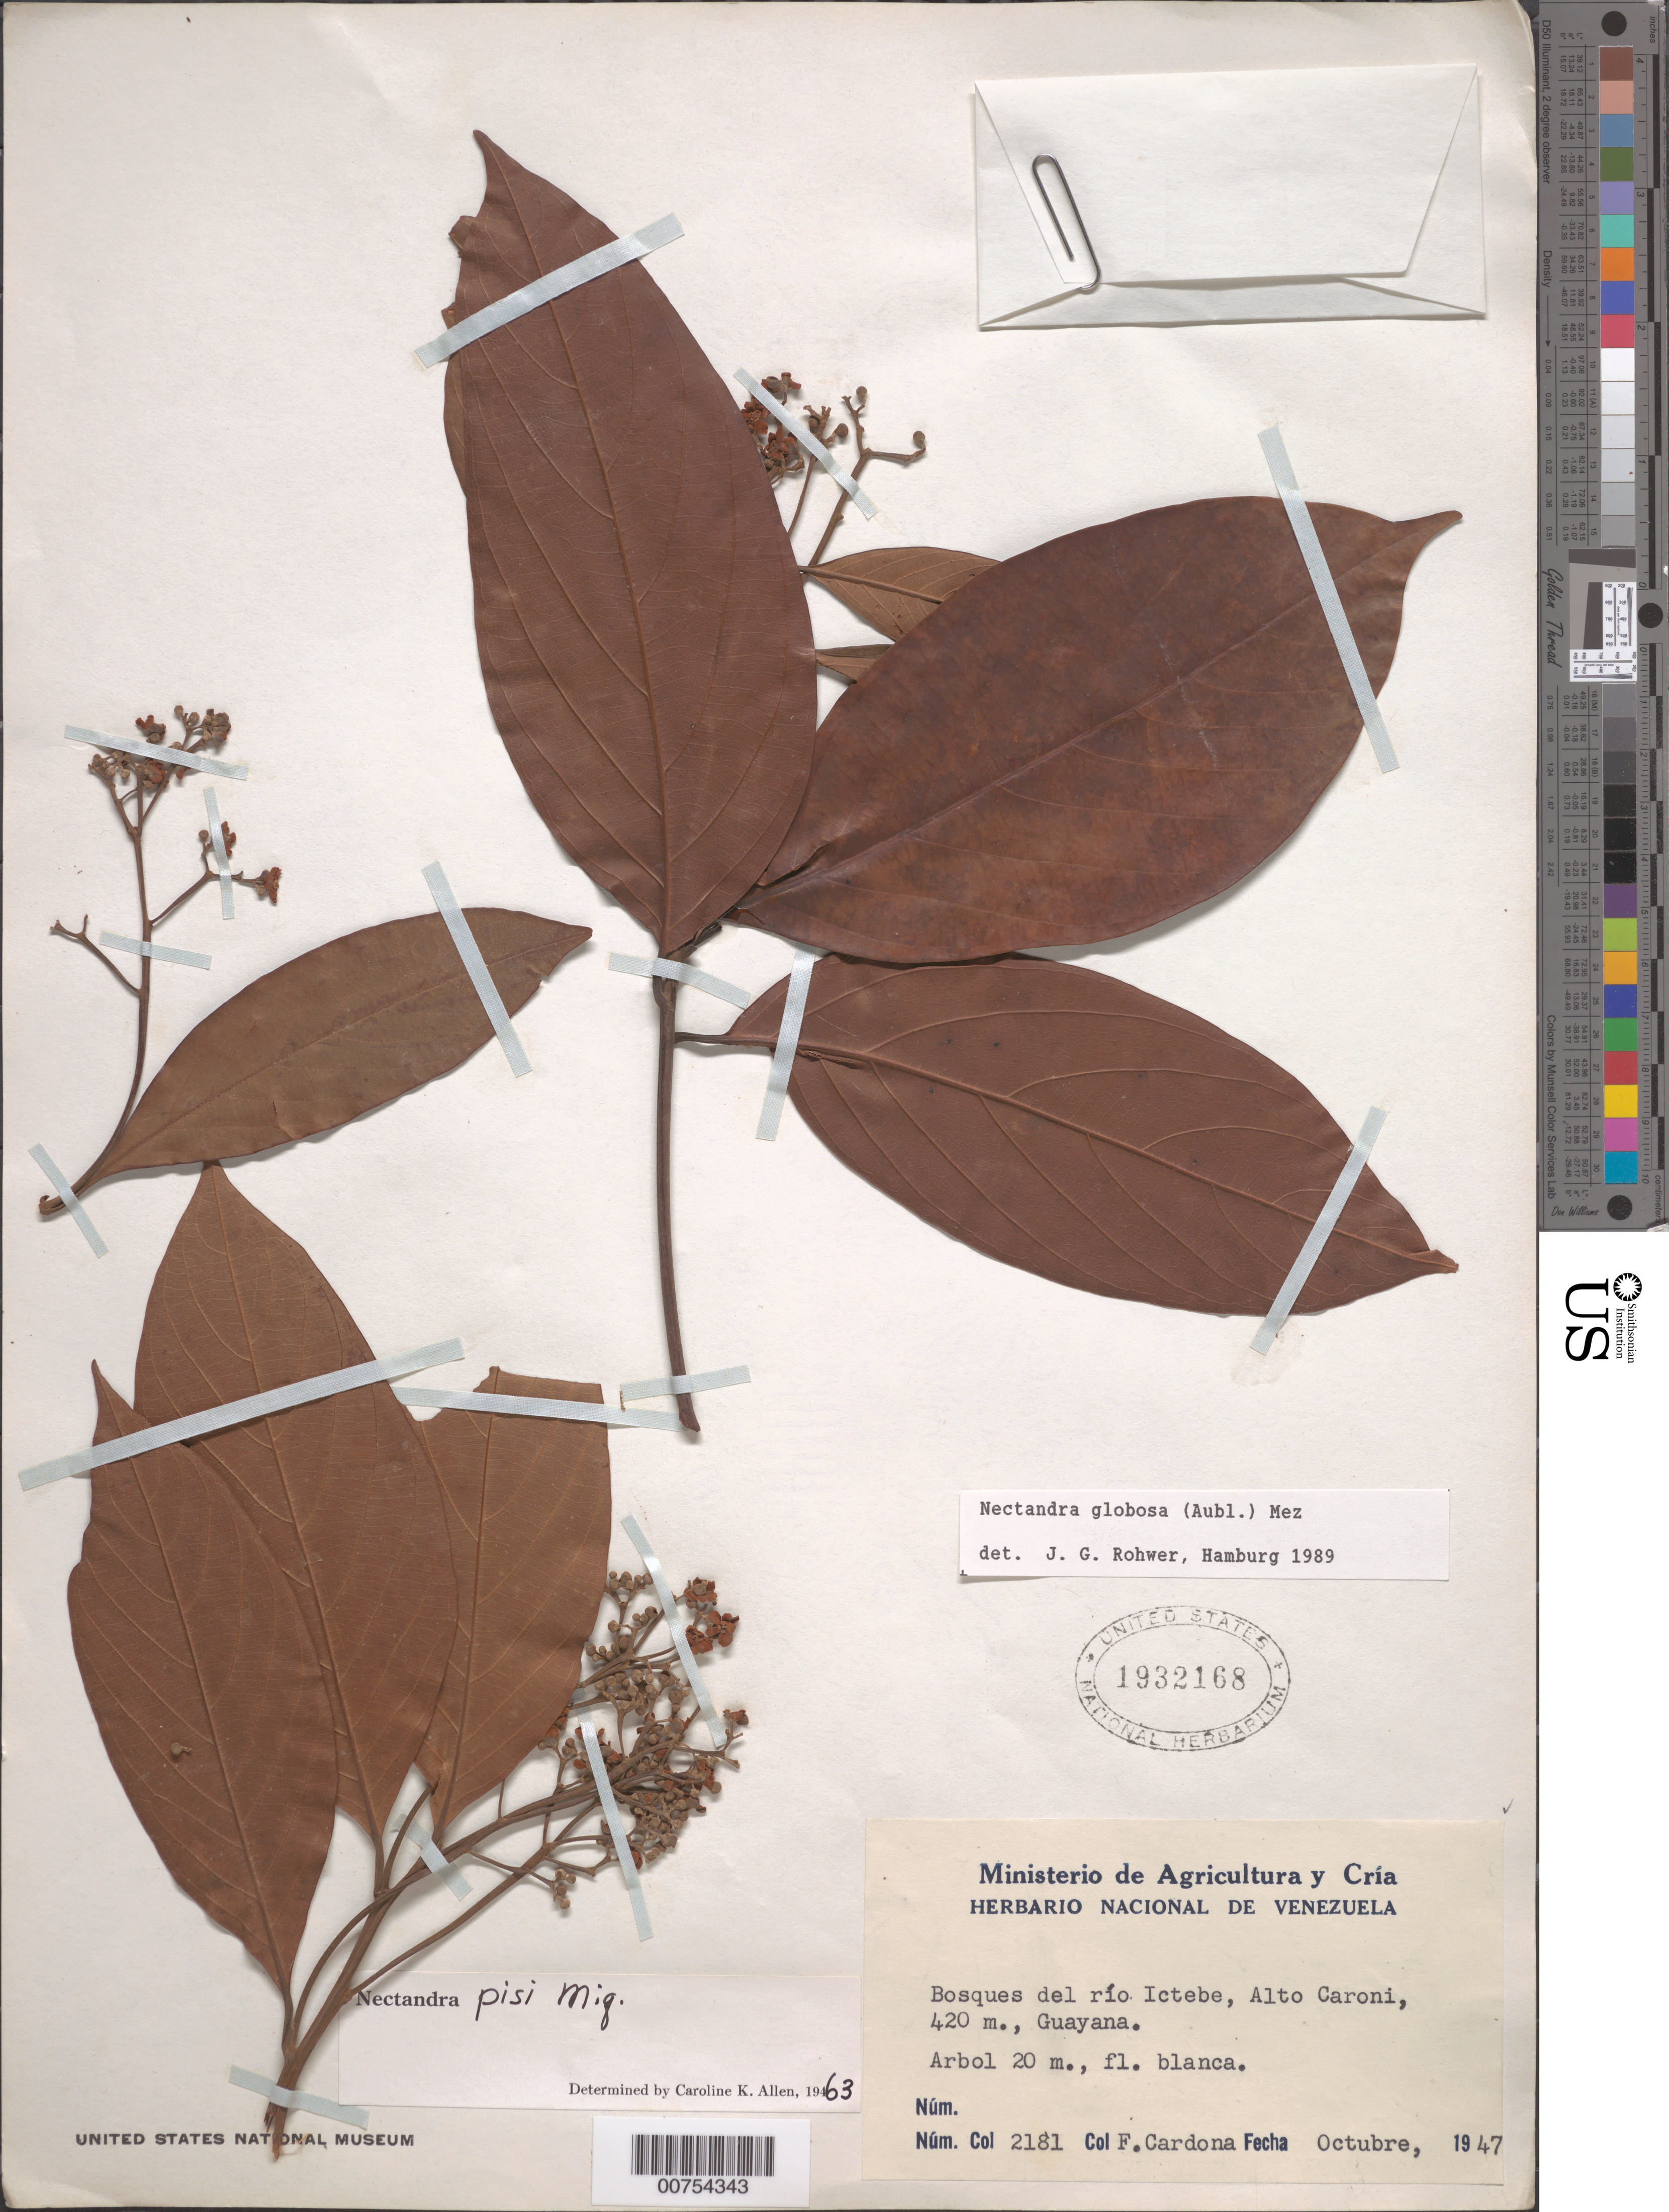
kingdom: Plantae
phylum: Tracheophyta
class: Magnoliopsida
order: Laurales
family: Lauraceae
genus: Nectandra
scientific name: Nectandra globosa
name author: (Aubl.) Mez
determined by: Rohwer, J. G.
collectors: F. Cardona Puig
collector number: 2181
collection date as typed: Oct-47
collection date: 1947-10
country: Venezuela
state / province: Bolívar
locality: Alto Caroní, Río Iktebe, Guayana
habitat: Woods along river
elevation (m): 420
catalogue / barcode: US 1932168